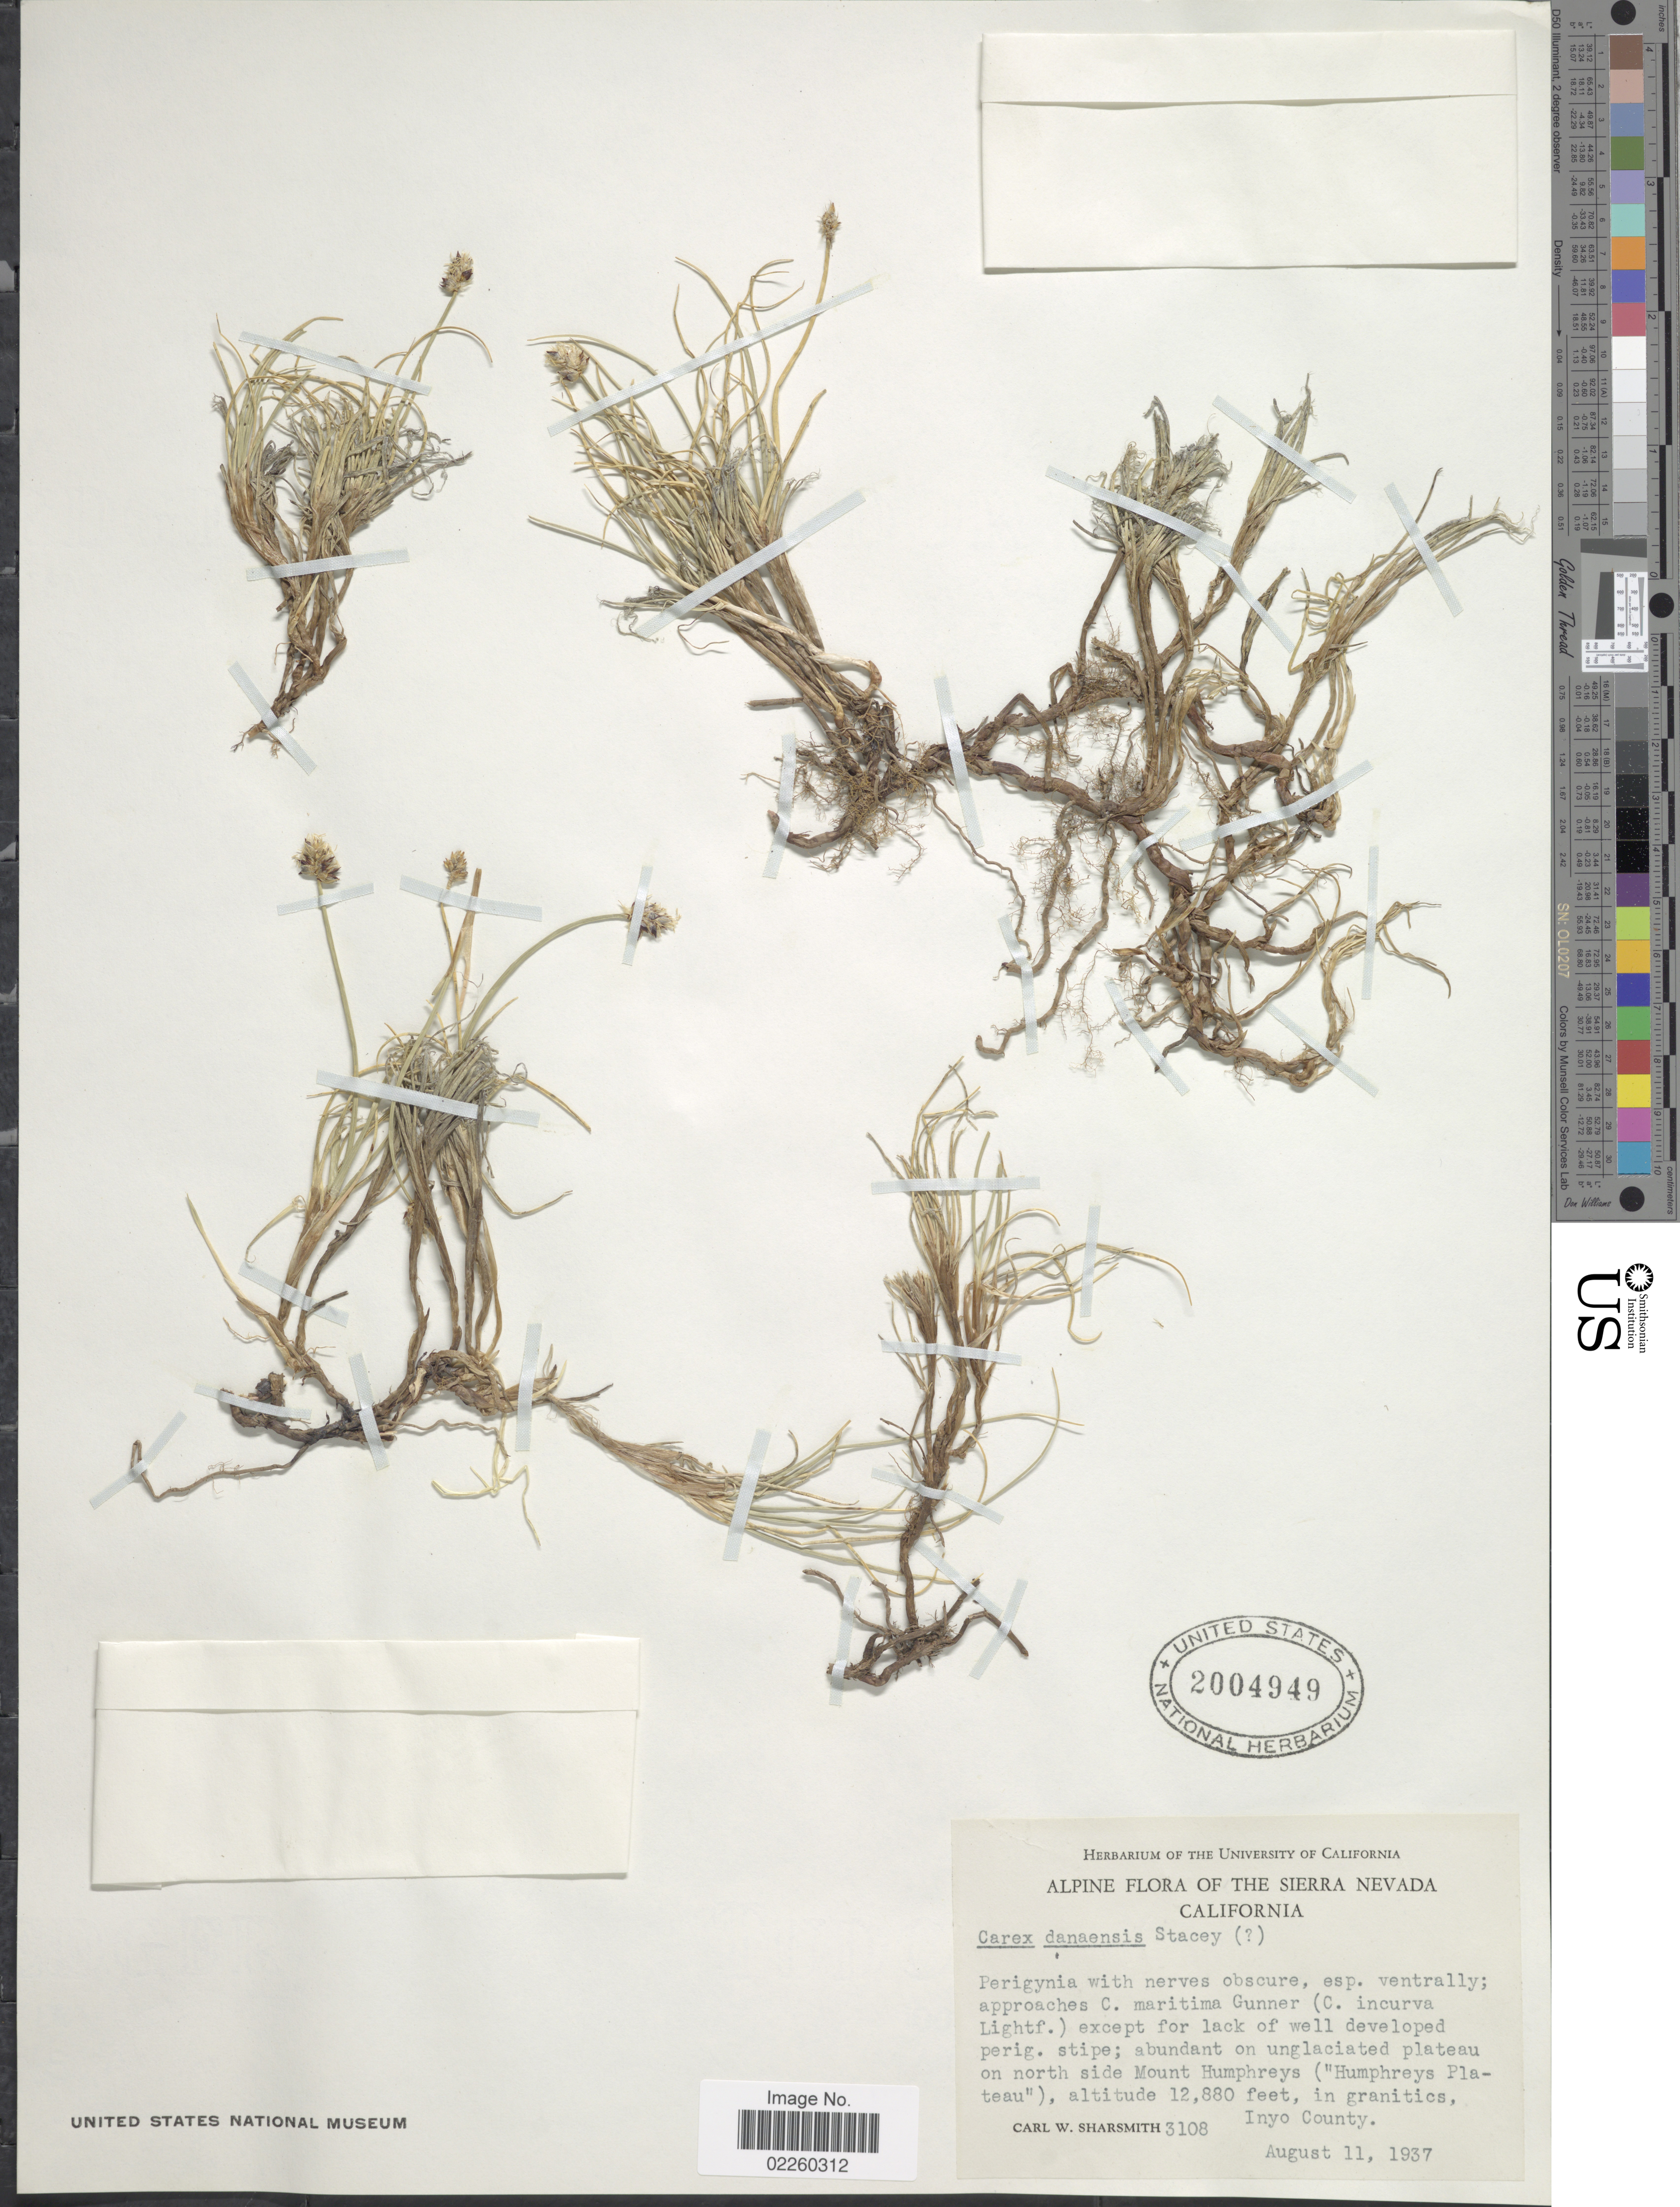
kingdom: Plantae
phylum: Tracheophyta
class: Liliopsida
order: Poales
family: Cyperaceae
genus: Carex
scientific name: Carex incurviformis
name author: Mack.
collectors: C. Sharsmith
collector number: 3108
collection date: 1937-08-11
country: United States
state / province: California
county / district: Inyo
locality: Alpine Flora of the Sierra Nevada, abundant on unglaciated plateau on north side Mount Humphreys ("Humphreys Plateau") Inyo County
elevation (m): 3926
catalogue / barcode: US 2004949